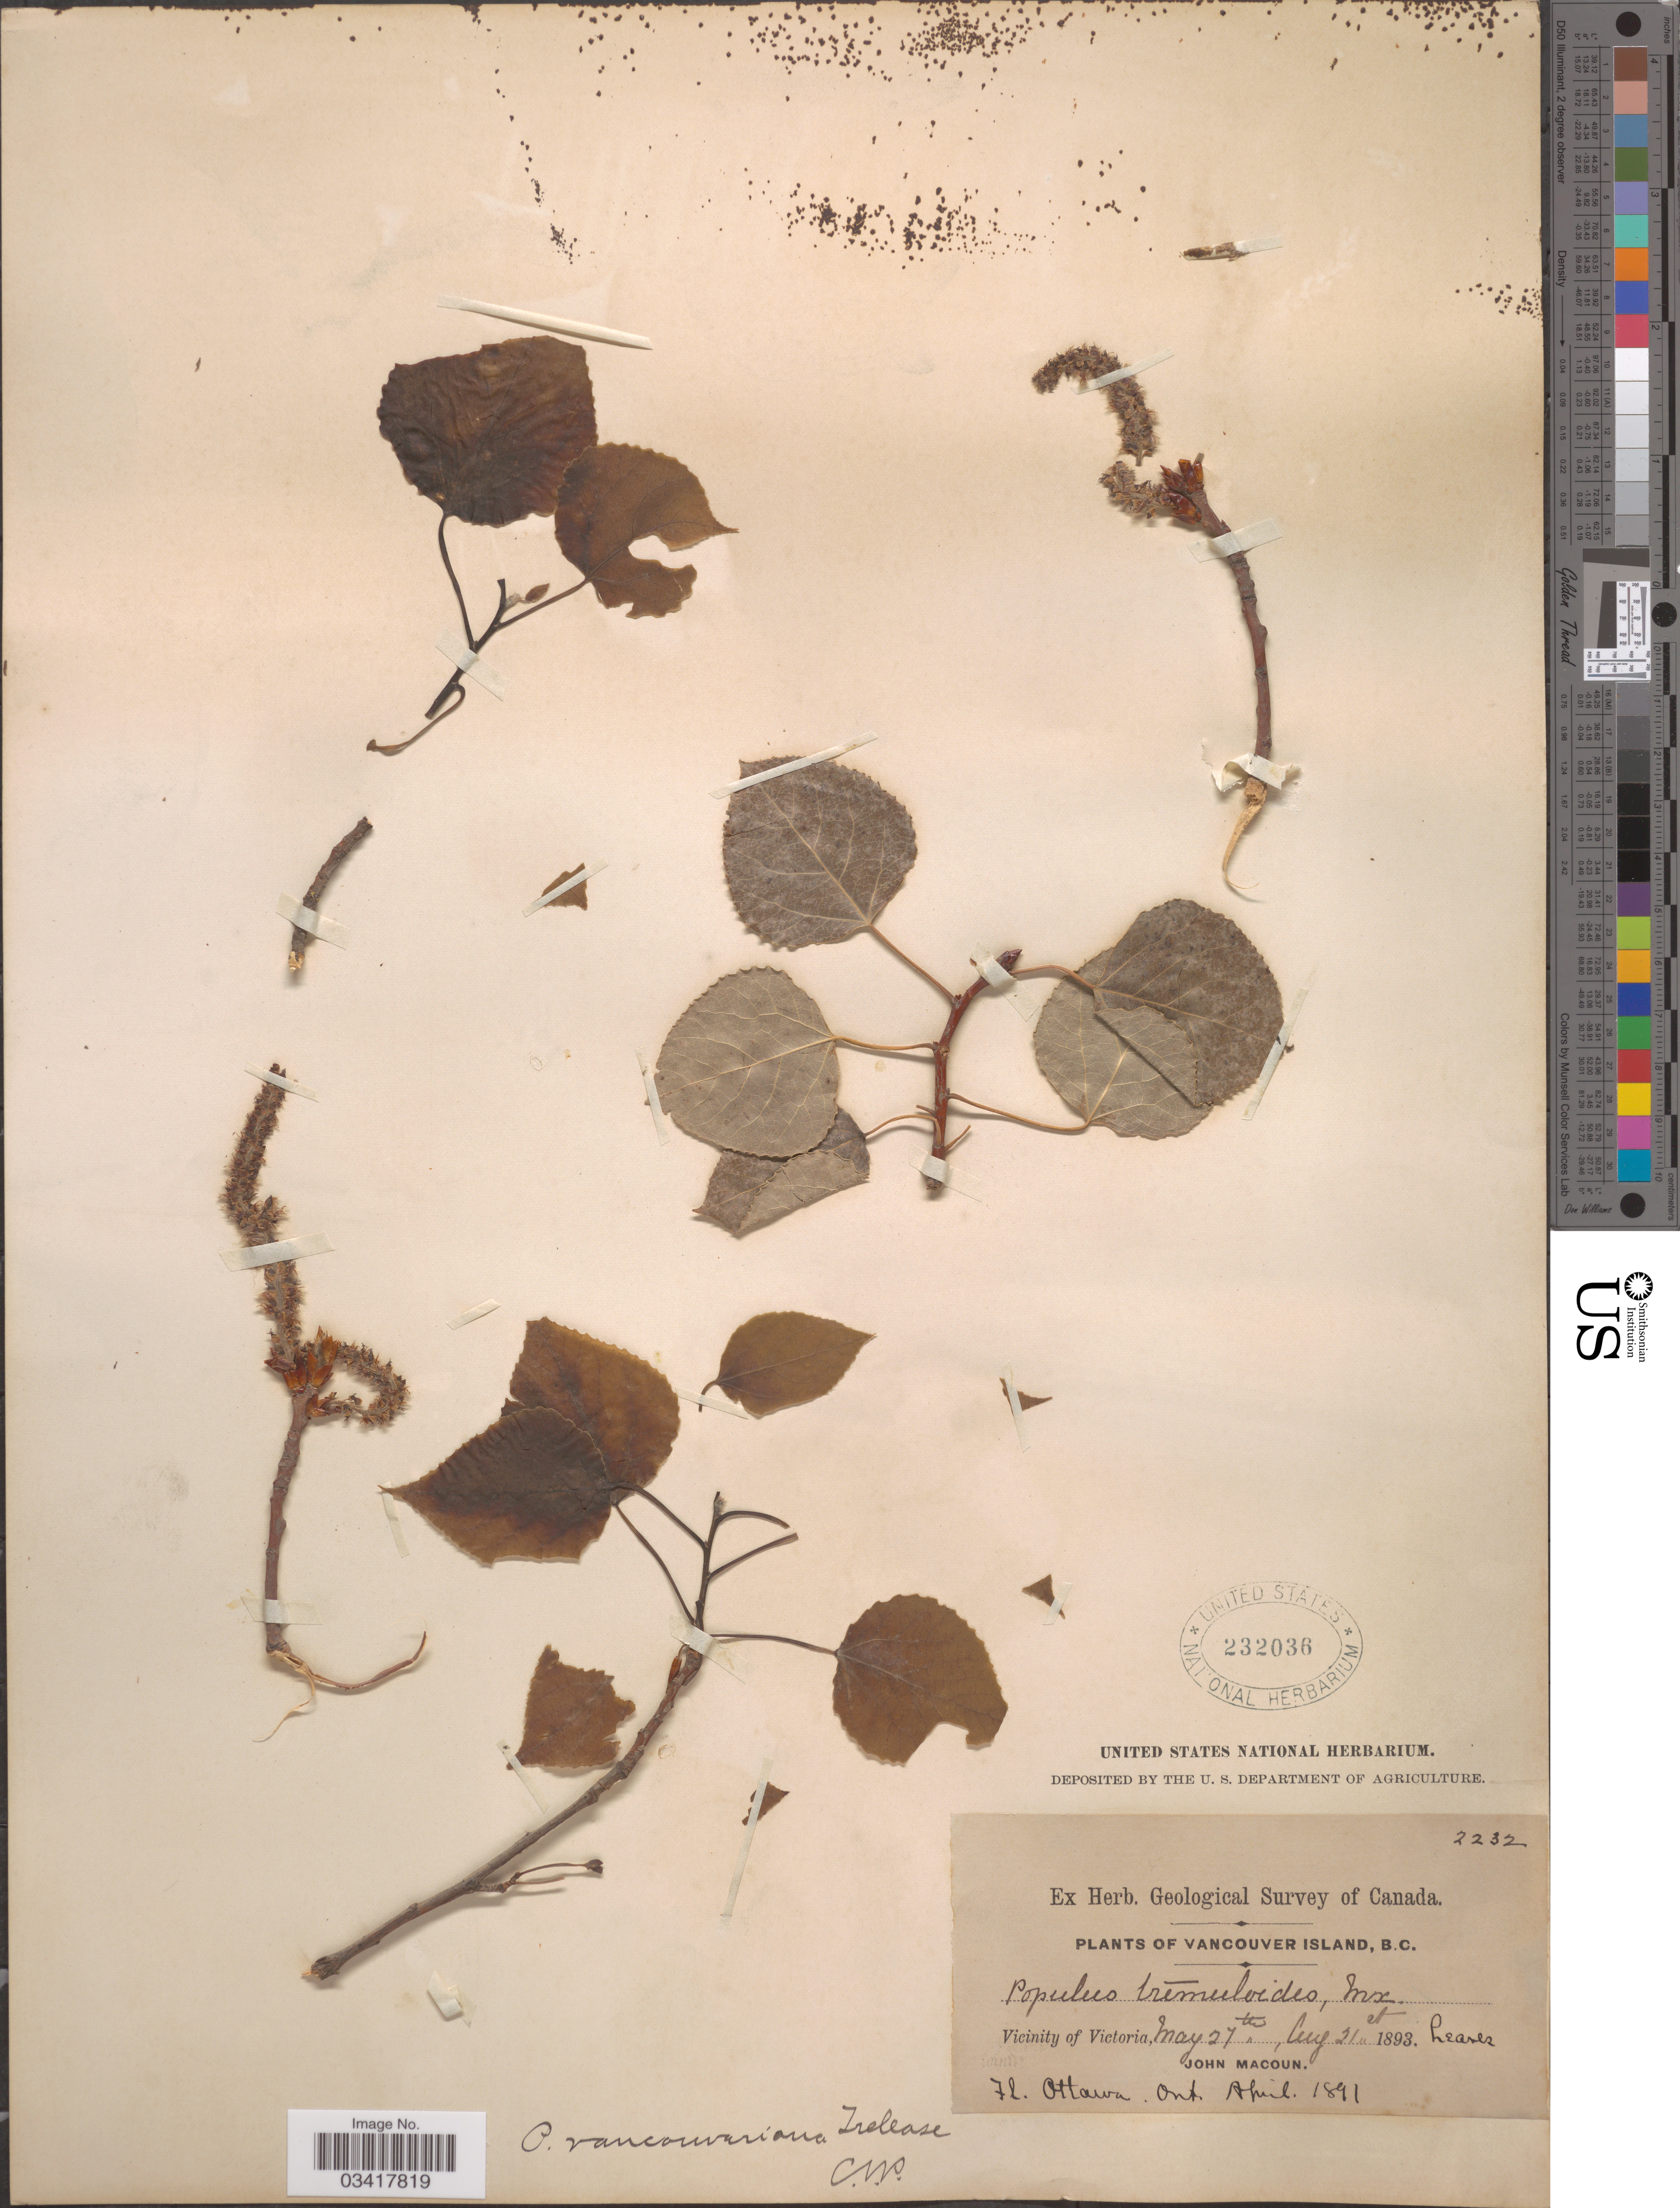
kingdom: Plantae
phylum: Tracheophyta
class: Magnoliopsida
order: Malpighiales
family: Salicaceae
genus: Populus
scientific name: Populus tremuloides var. vancouveriana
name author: (Trel.) Sarg.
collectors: J. Macoun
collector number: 2232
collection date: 1893-05-27/1893-08-21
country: Canada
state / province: British Columbia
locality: Vancouver Island, B.C. Vicinity of Victoria.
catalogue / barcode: US 232036